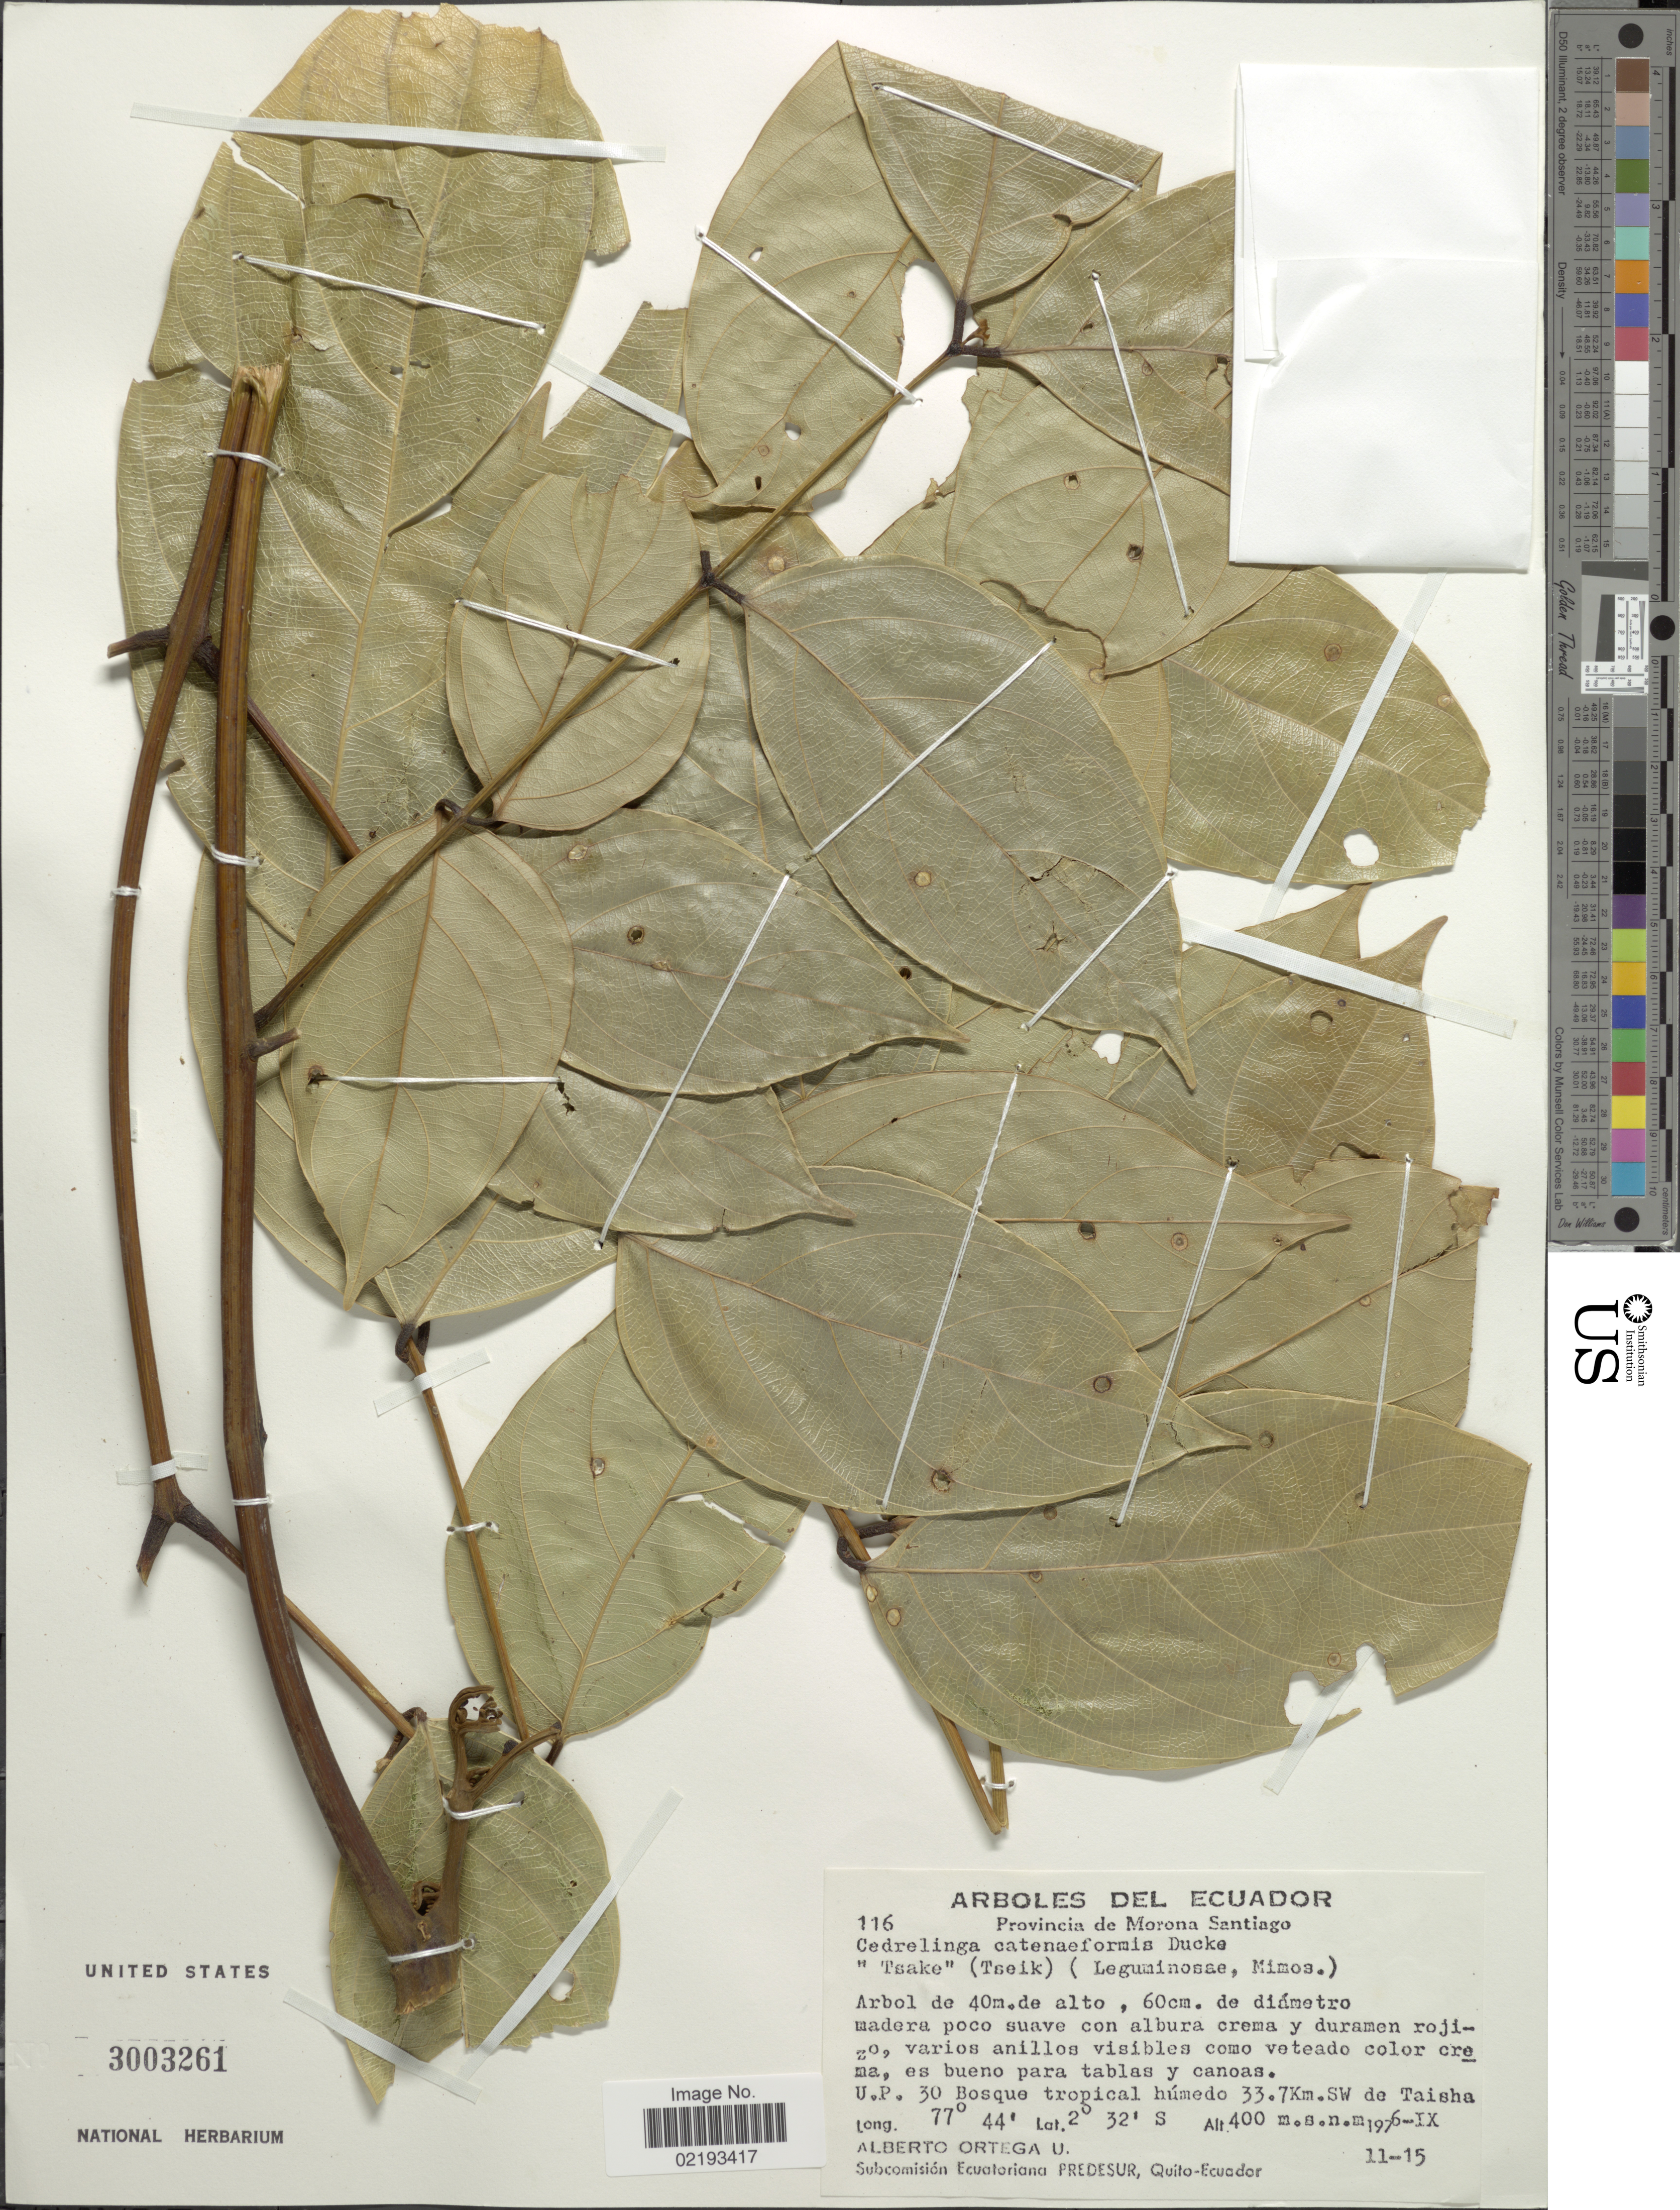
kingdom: Plantae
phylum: Tracheophyta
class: Magnoliopsida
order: Fabales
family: Fabaceae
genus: Cedrelinga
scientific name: Cedrelinga catenaeformis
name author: (Ducke) Ducke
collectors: A. T. Ortega U.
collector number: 116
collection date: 1976-09-11/1976-09-15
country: Ecuador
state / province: Morona-Santiago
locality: U.P. 30 Bosque tropical húmedo 33.7Km SW de Taisha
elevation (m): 400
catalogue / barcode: US 3003261